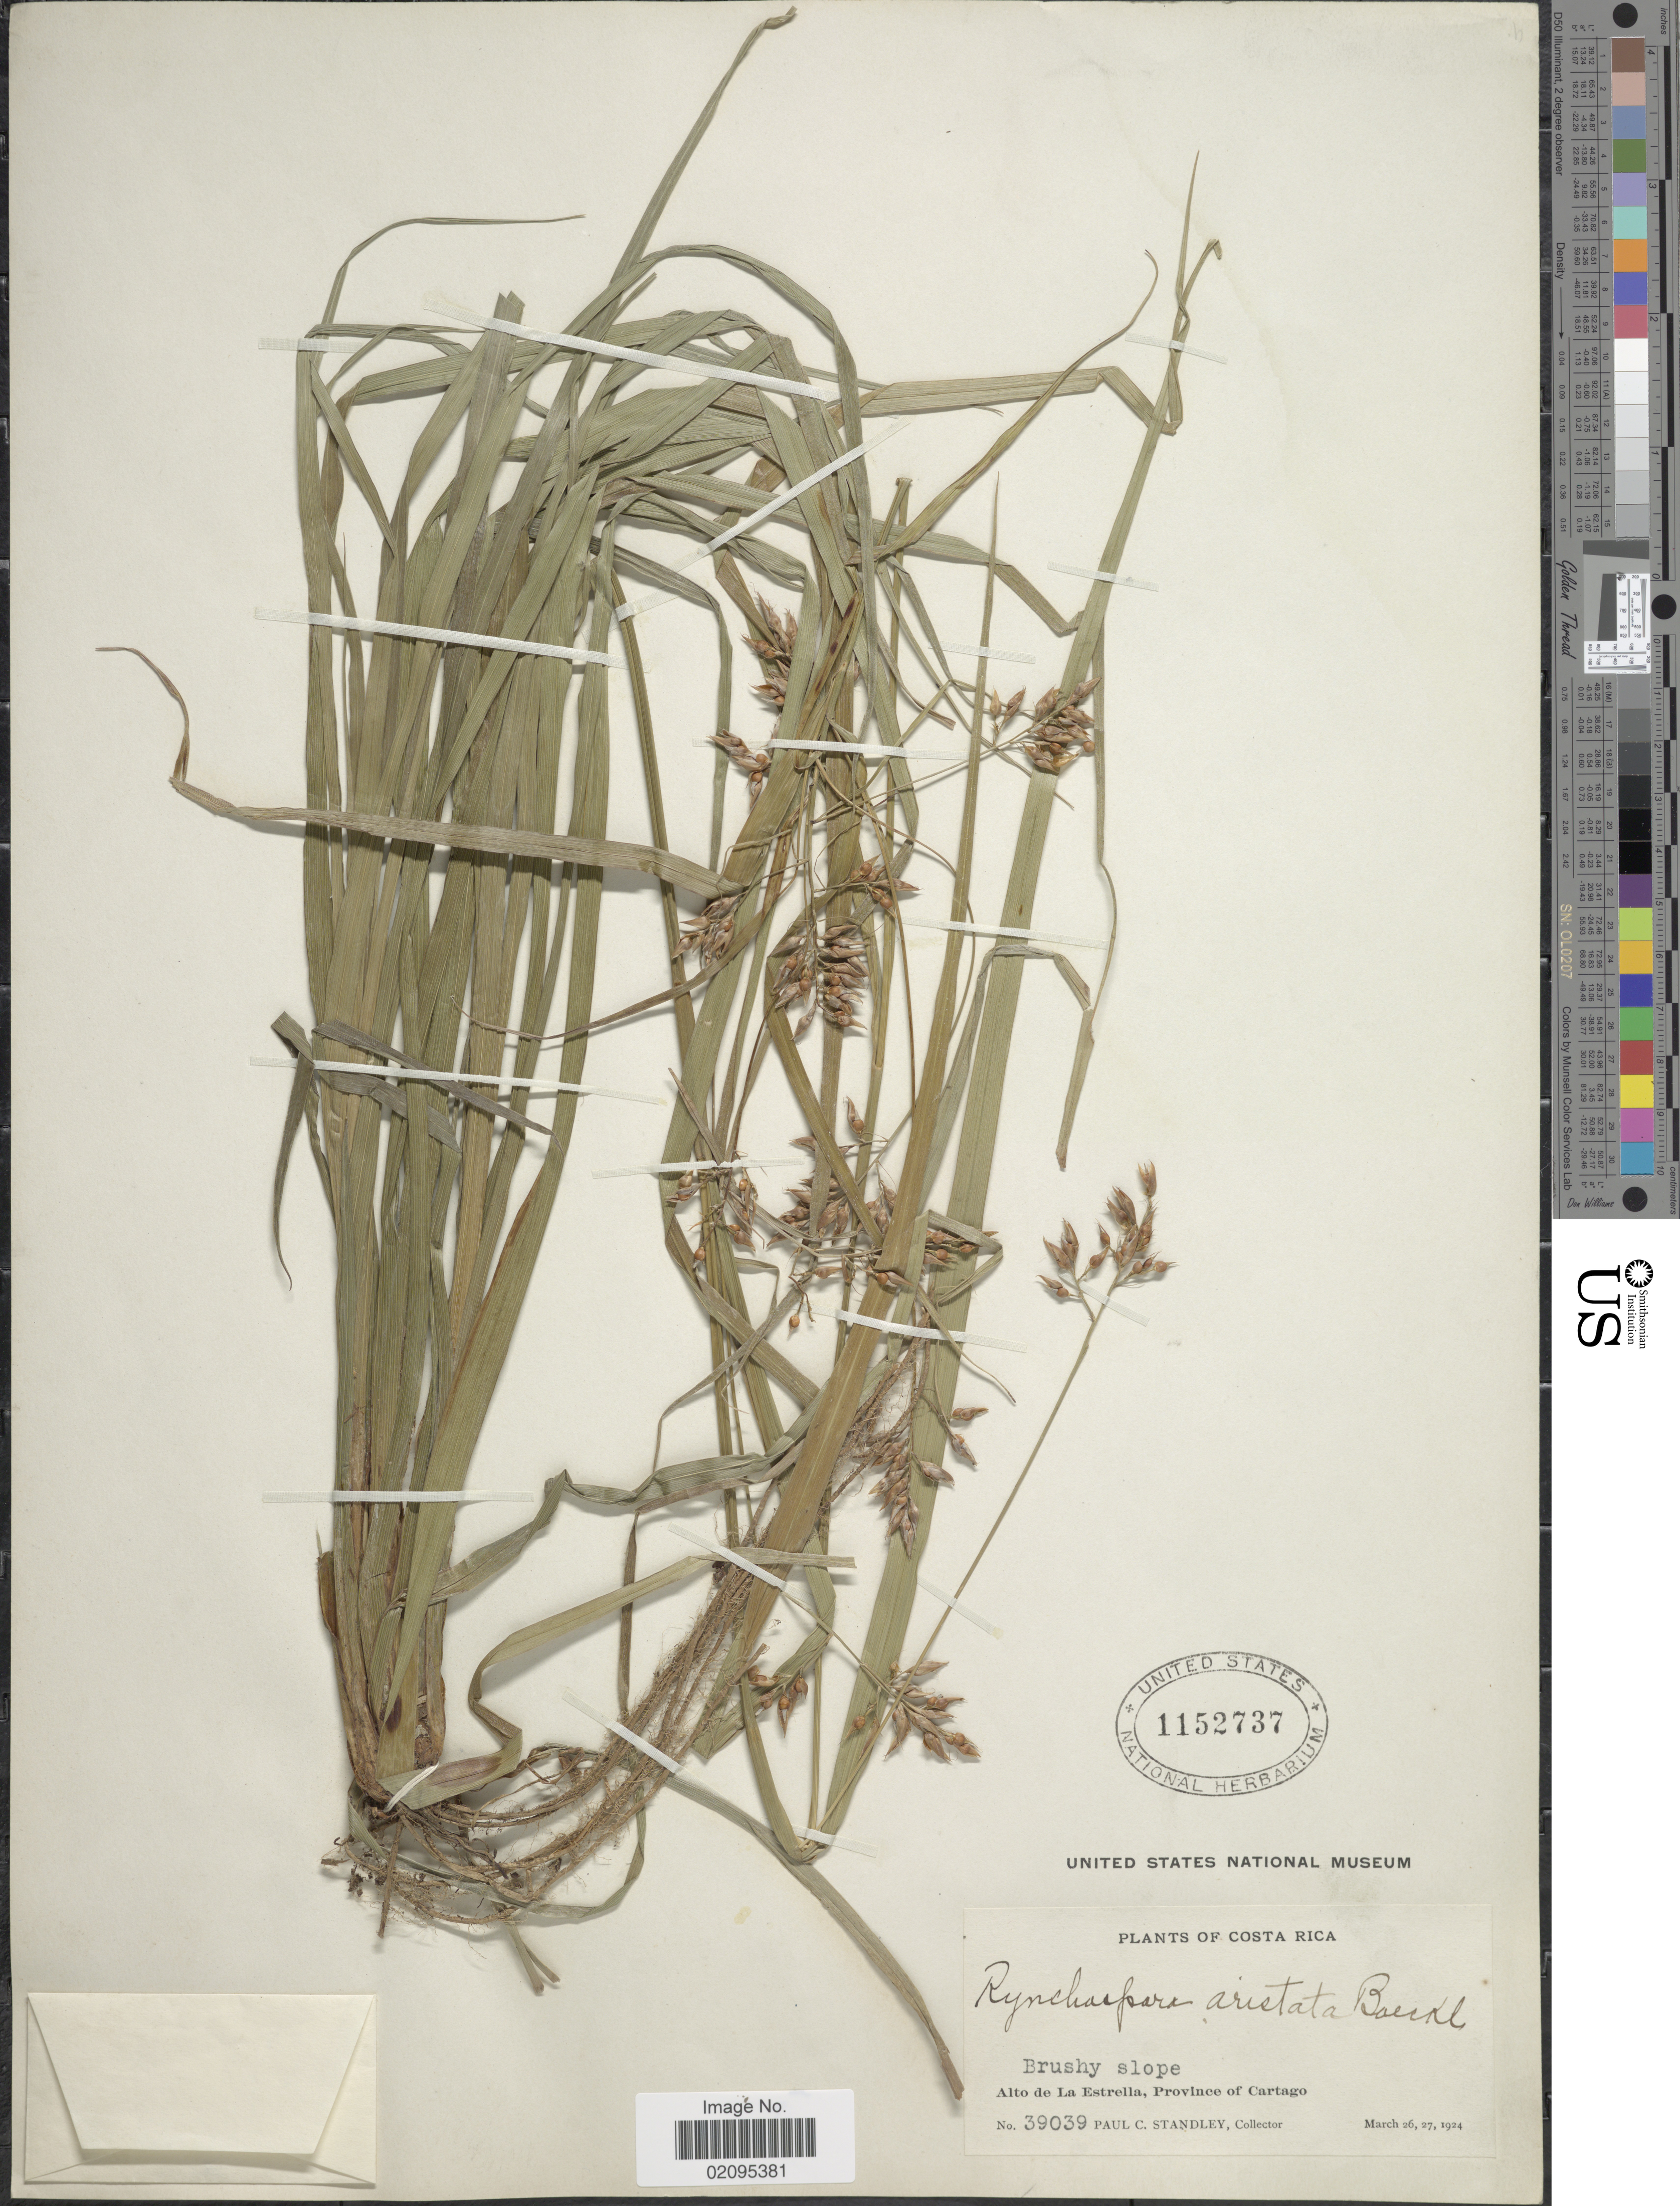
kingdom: Plantae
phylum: Tracheophyta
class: Liliopsida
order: Poales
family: Cyperaceae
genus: Rhynchospora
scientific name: Rhynchospora aristata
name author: Boeckeler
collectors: P. C. Standley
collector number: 39039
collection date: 1924-03-26/1924-03-27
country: Costa Rica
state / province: Cartago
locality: Brushy slope, Alto de La Estrella.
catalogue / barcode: US 1152737